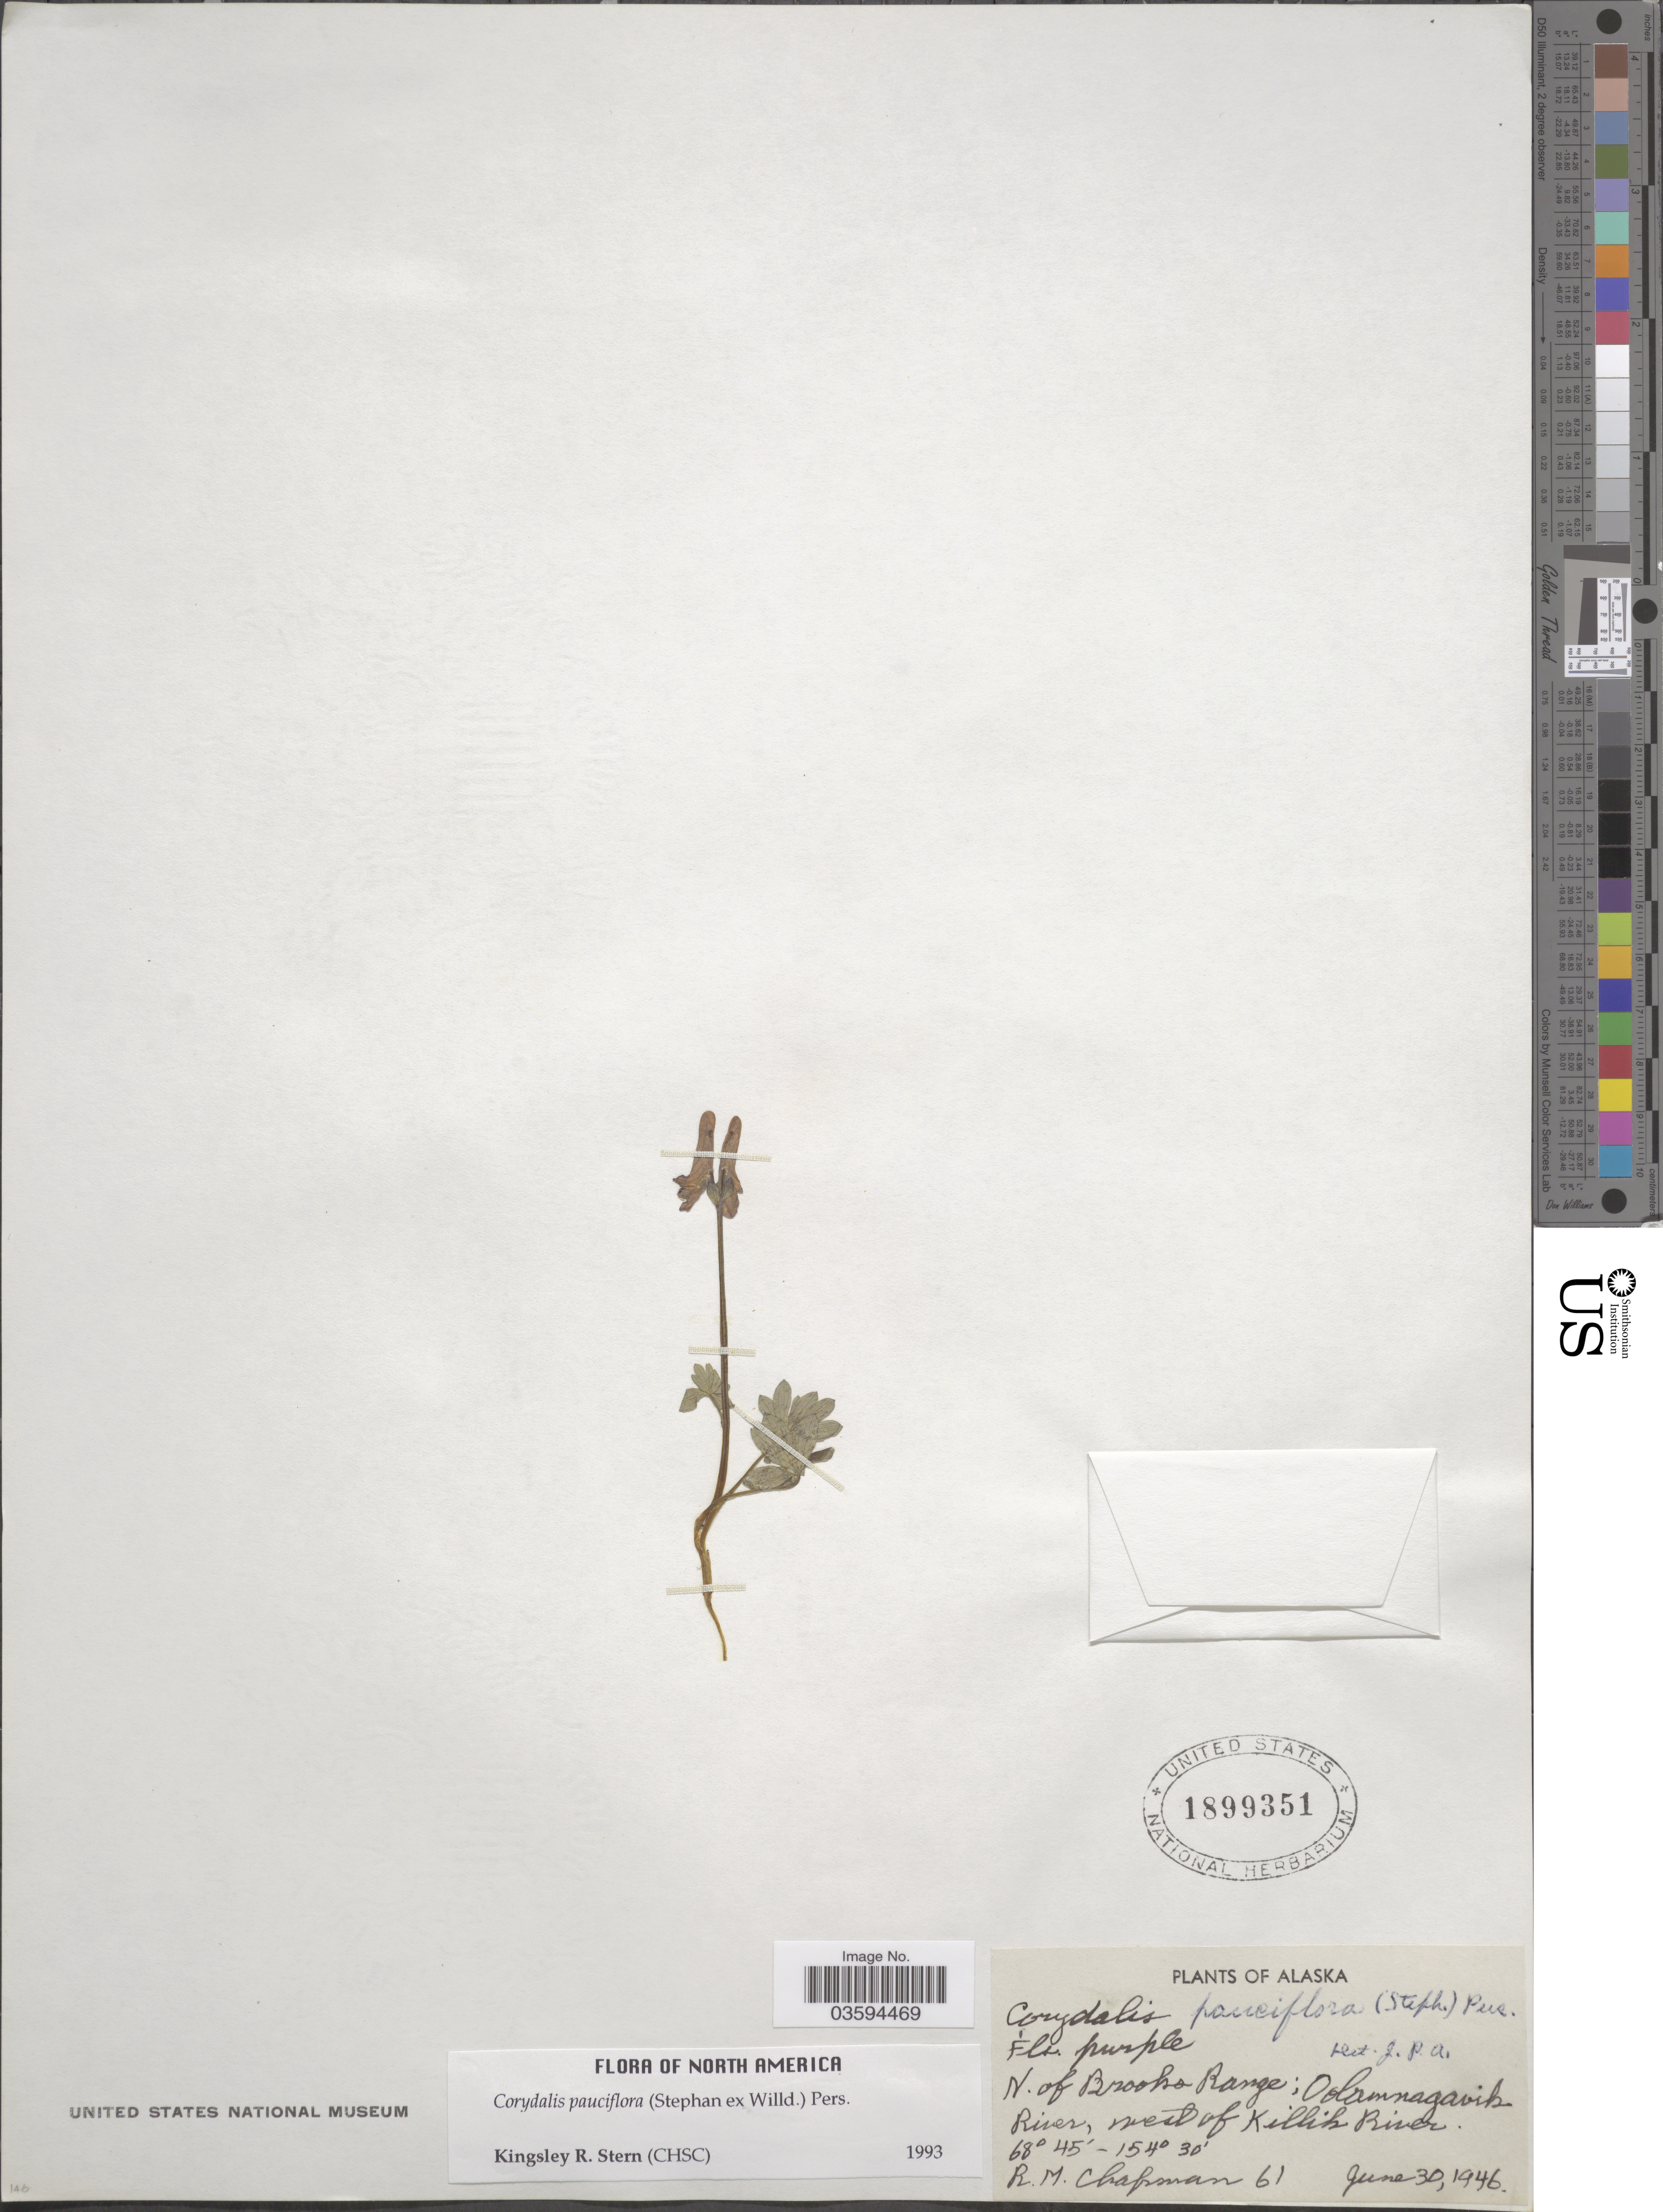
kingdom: Plantae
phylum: Tracheophyta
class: Magnoliopsida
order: Ranunculales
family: Papaveraceae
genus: Corydalis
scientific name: Corydalis pauciflora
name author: (Stephan) Pers.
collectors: R. M. Chapman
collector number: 61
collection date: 1946-06-30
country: United States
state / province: Alaska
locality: N. of Brooks Range; Oolamnagavik River, west of Killik River.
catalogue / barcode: US 1899351